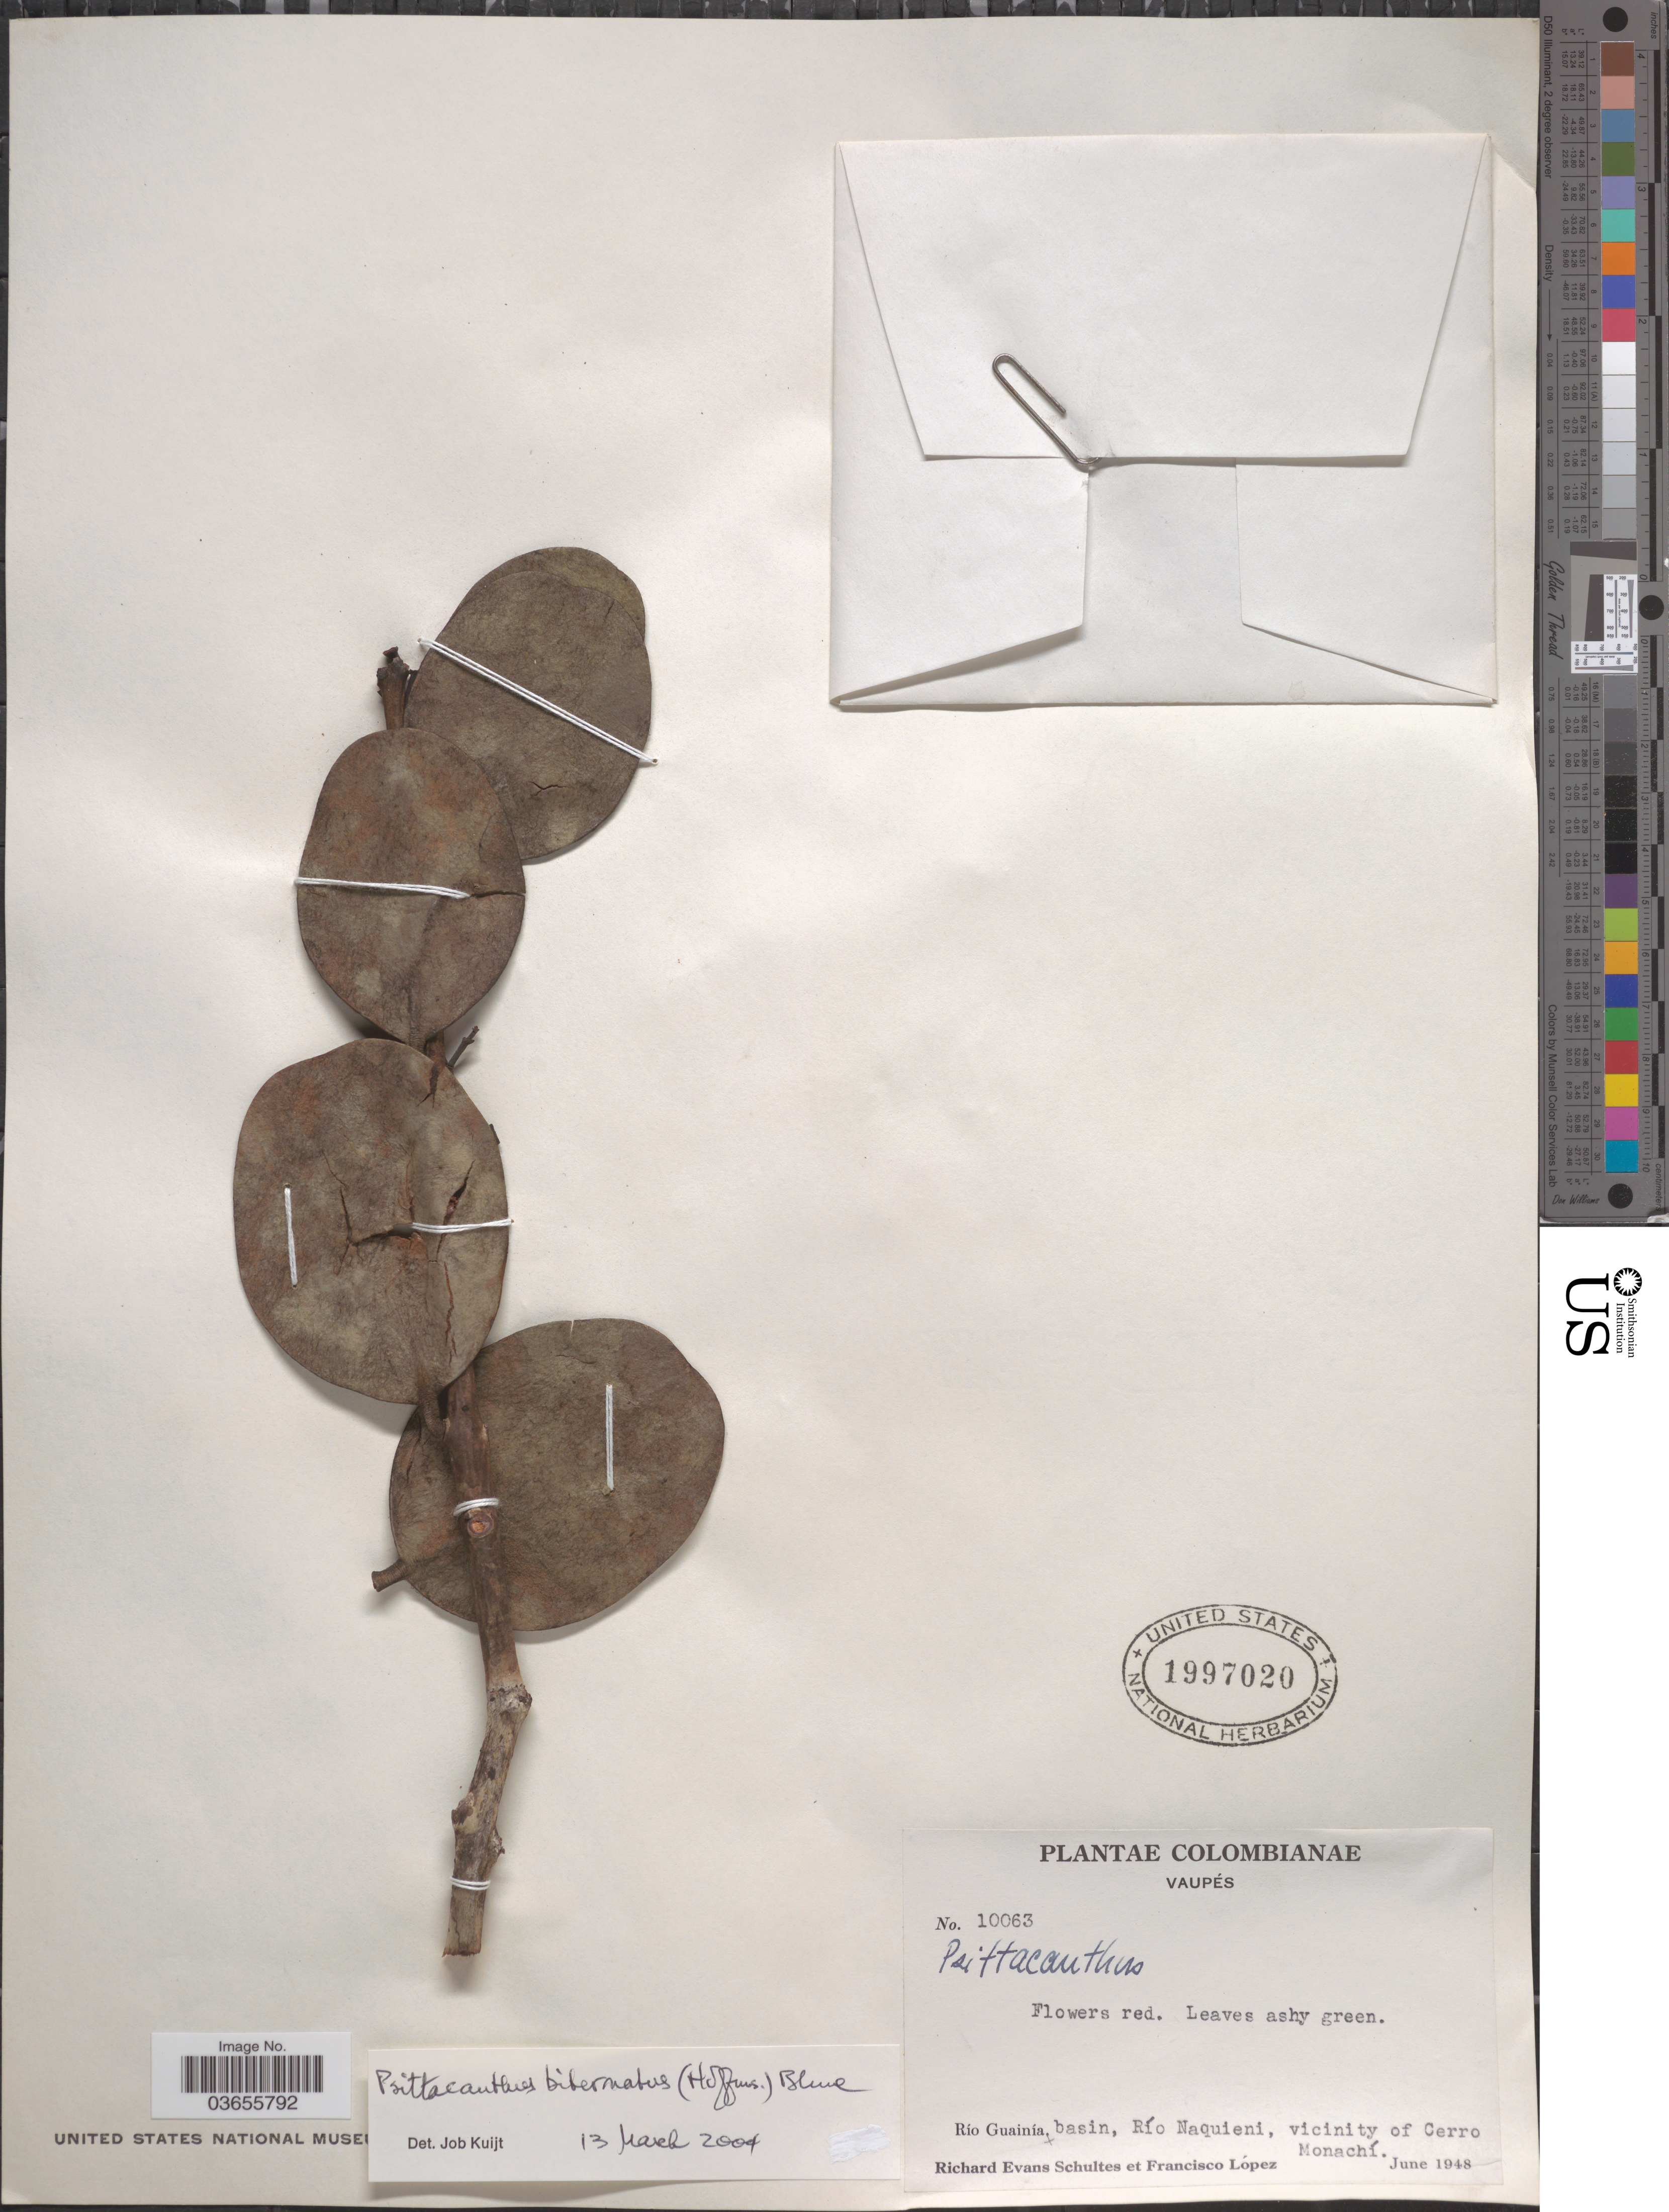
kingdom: Plantae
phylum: Tracheophyta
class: Magnoliopsida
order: Santalales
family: Loranthaceae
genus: Psittacanthus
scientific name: Psittacanthus biternatus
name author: (Hoffmanns.) G. Don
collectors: R. E. Schultes & F. Lopéz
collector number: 10063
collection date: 1948-06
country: Colombia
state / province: Vaupés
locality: Río Guainía basin, Río Naquieni, vicinity of Cerro Monachí.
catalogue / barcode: US 1997020